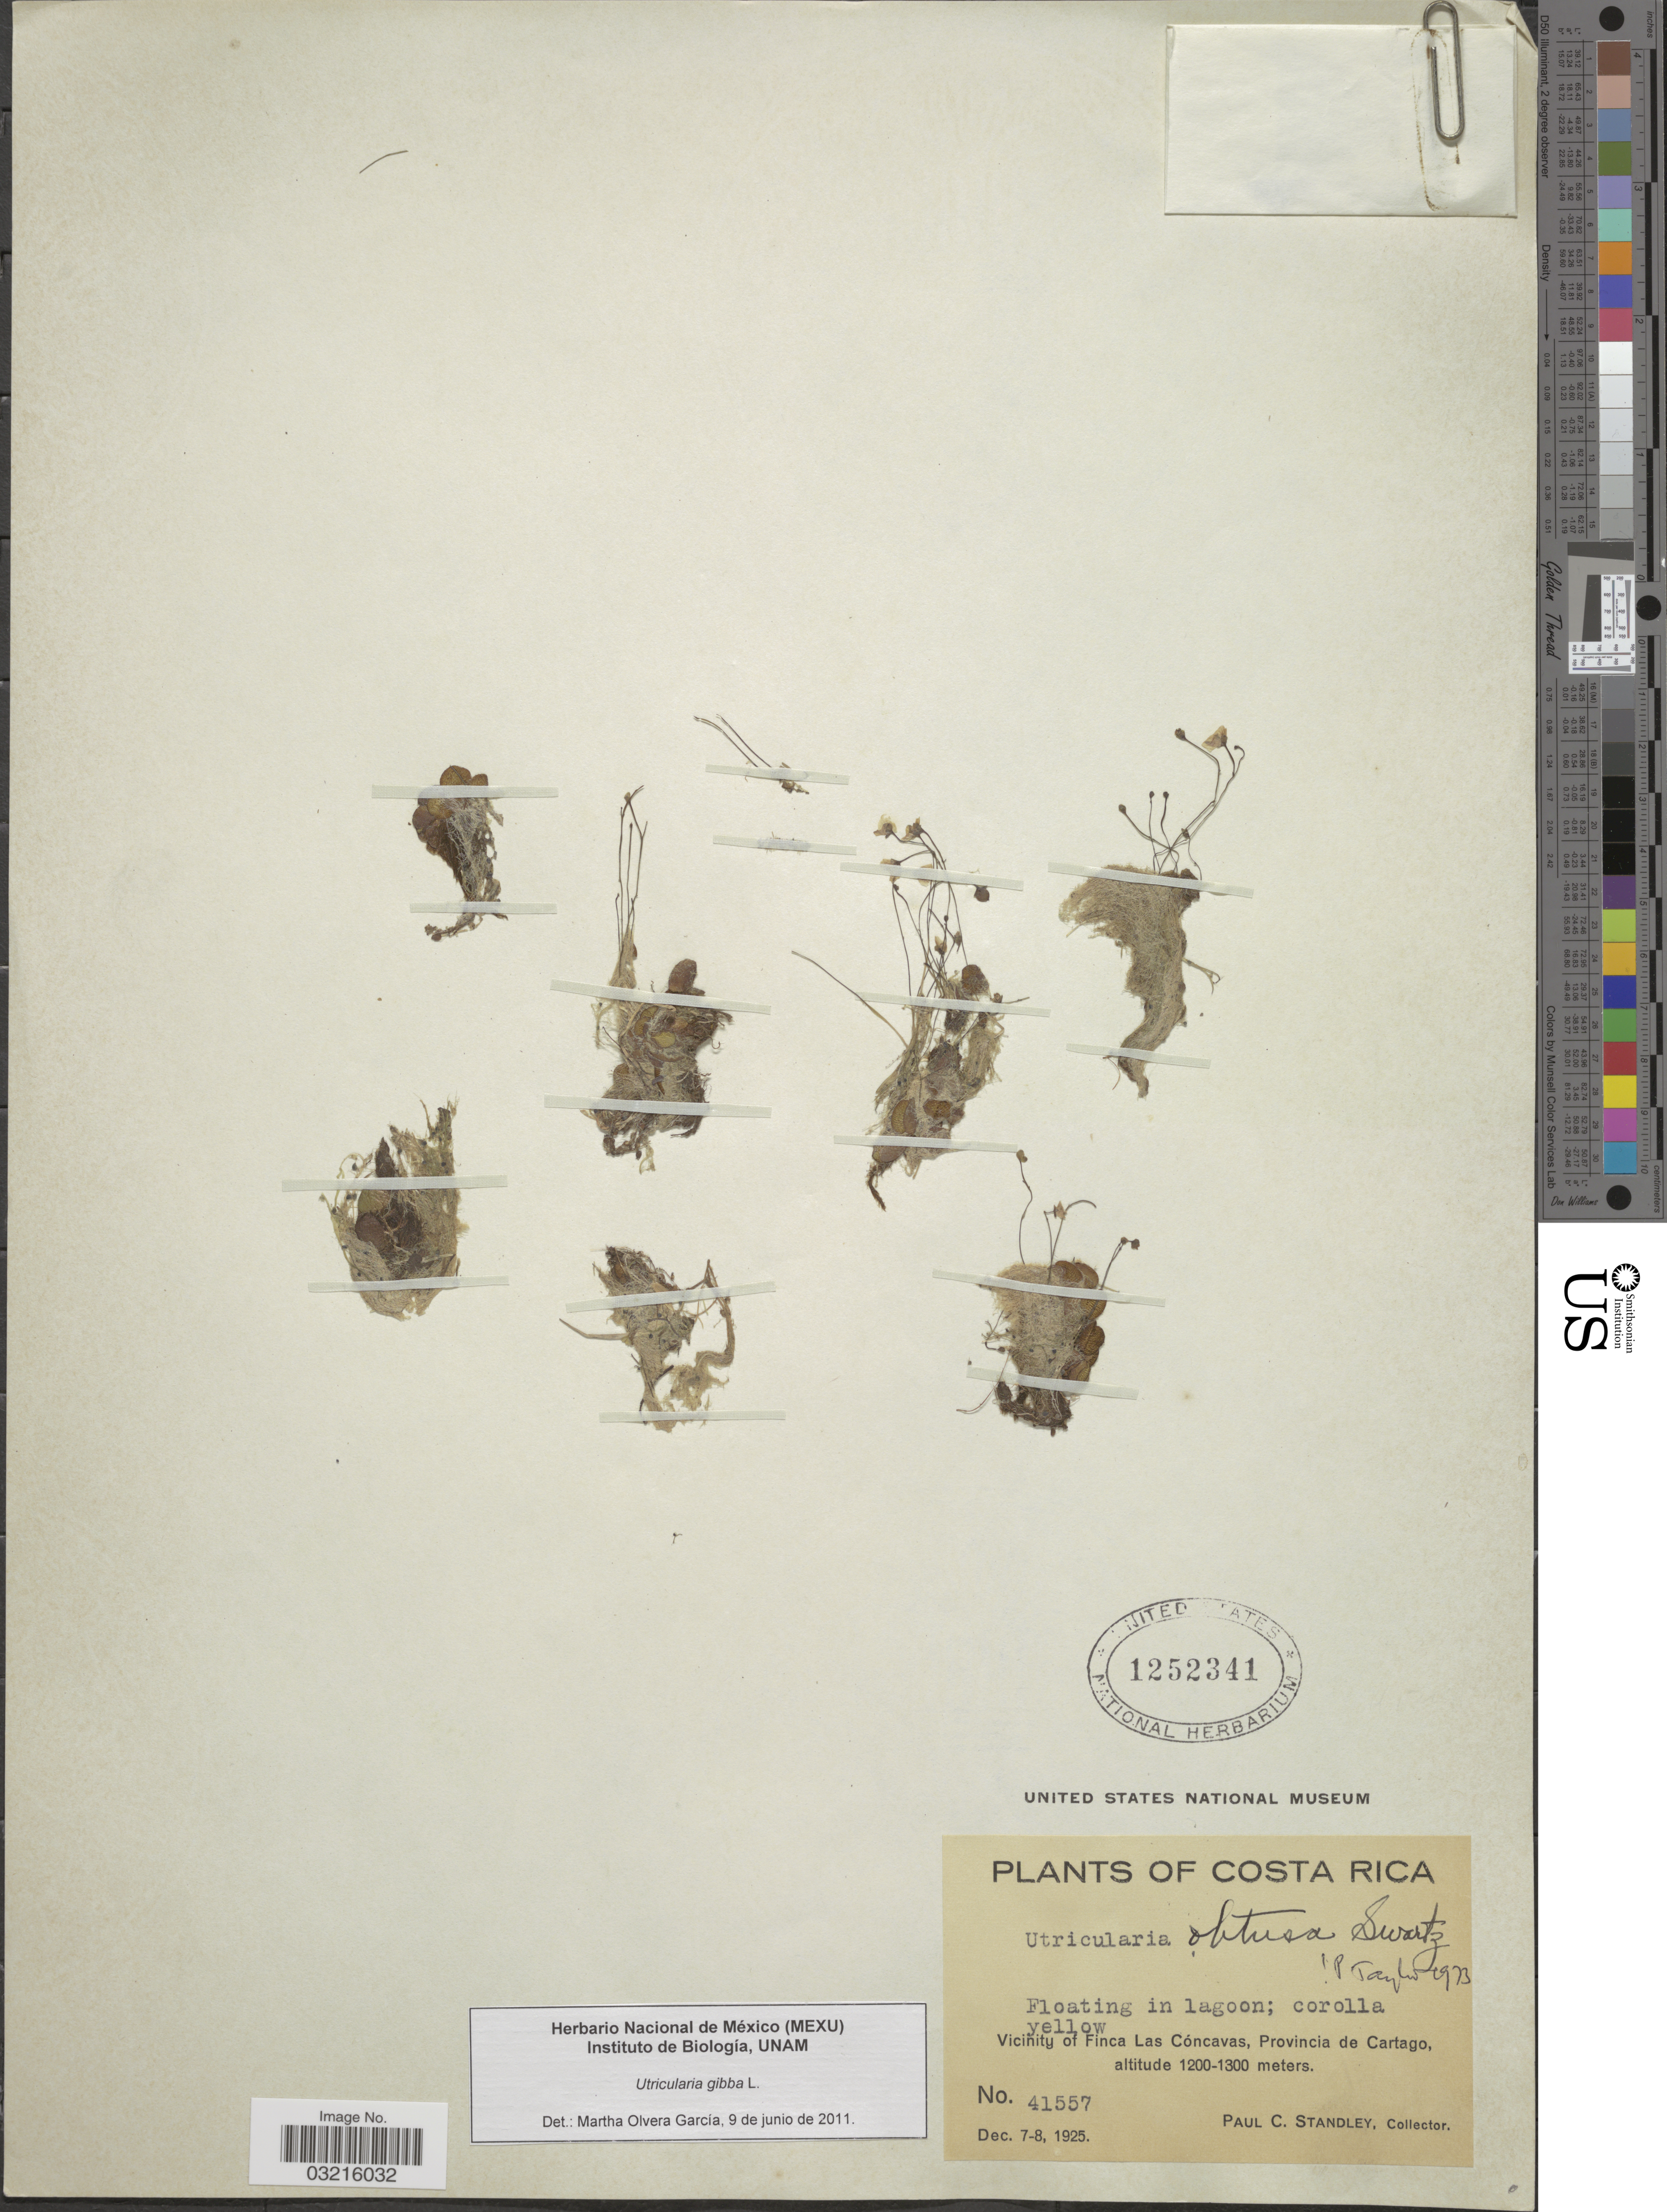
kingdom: Plantae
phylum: Tracheophyta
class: Magnoliopsida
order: Lamiales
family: Lentibulariaceae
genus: Utricularia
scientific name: Utricularia gibba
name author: L.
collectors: P. C. Standley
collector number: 41557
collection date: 1925-12-07/1925-12-08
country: Costa Rica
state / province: Cartago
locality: Vicinity of Finca Las Cóncavas.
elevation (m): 1200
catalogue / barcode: US 1252341